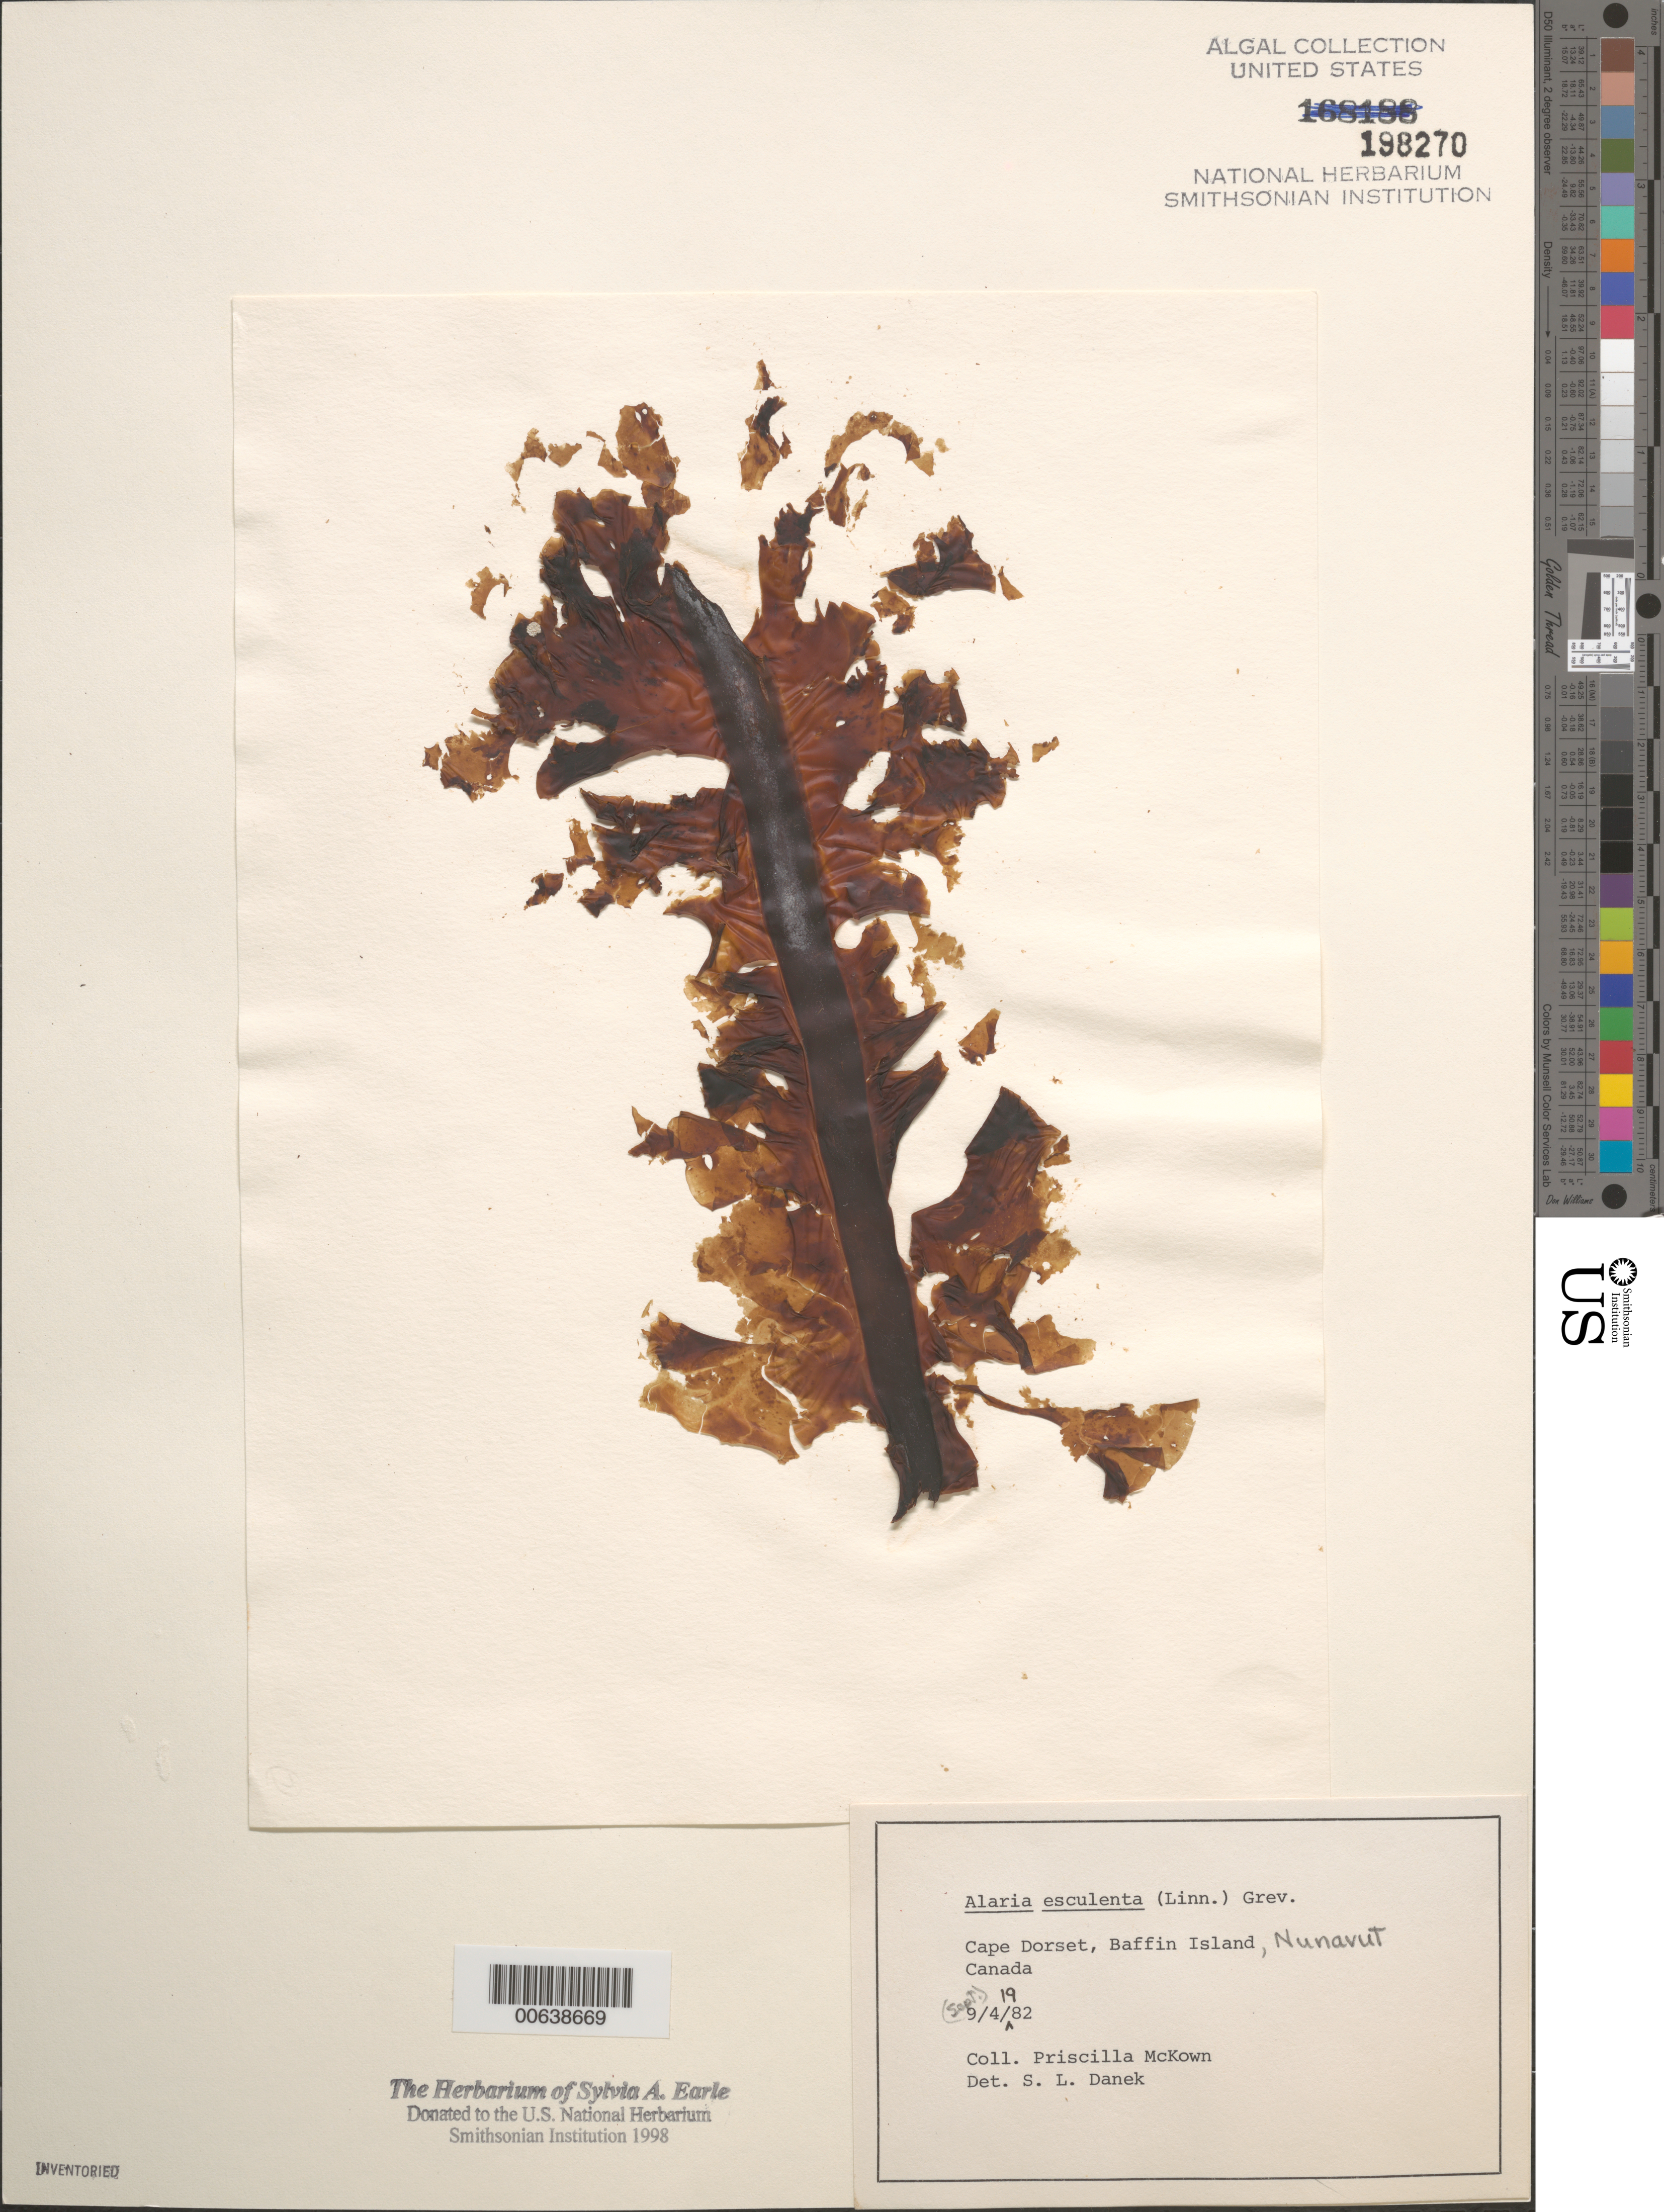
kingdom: Chromista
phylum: Ochrophyta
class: Phaeophyceae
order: Laminariales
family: Alariaceae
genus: Alaria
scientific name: Alaria esculenta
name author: (L.) Greville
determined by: Danek, S. L.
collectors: P. McKown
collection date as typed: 04 Sep 1982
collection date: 1982-09-04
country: Canada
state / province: Nunavut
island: Baffin Island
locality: Cape Dorset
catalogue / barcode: US 198270